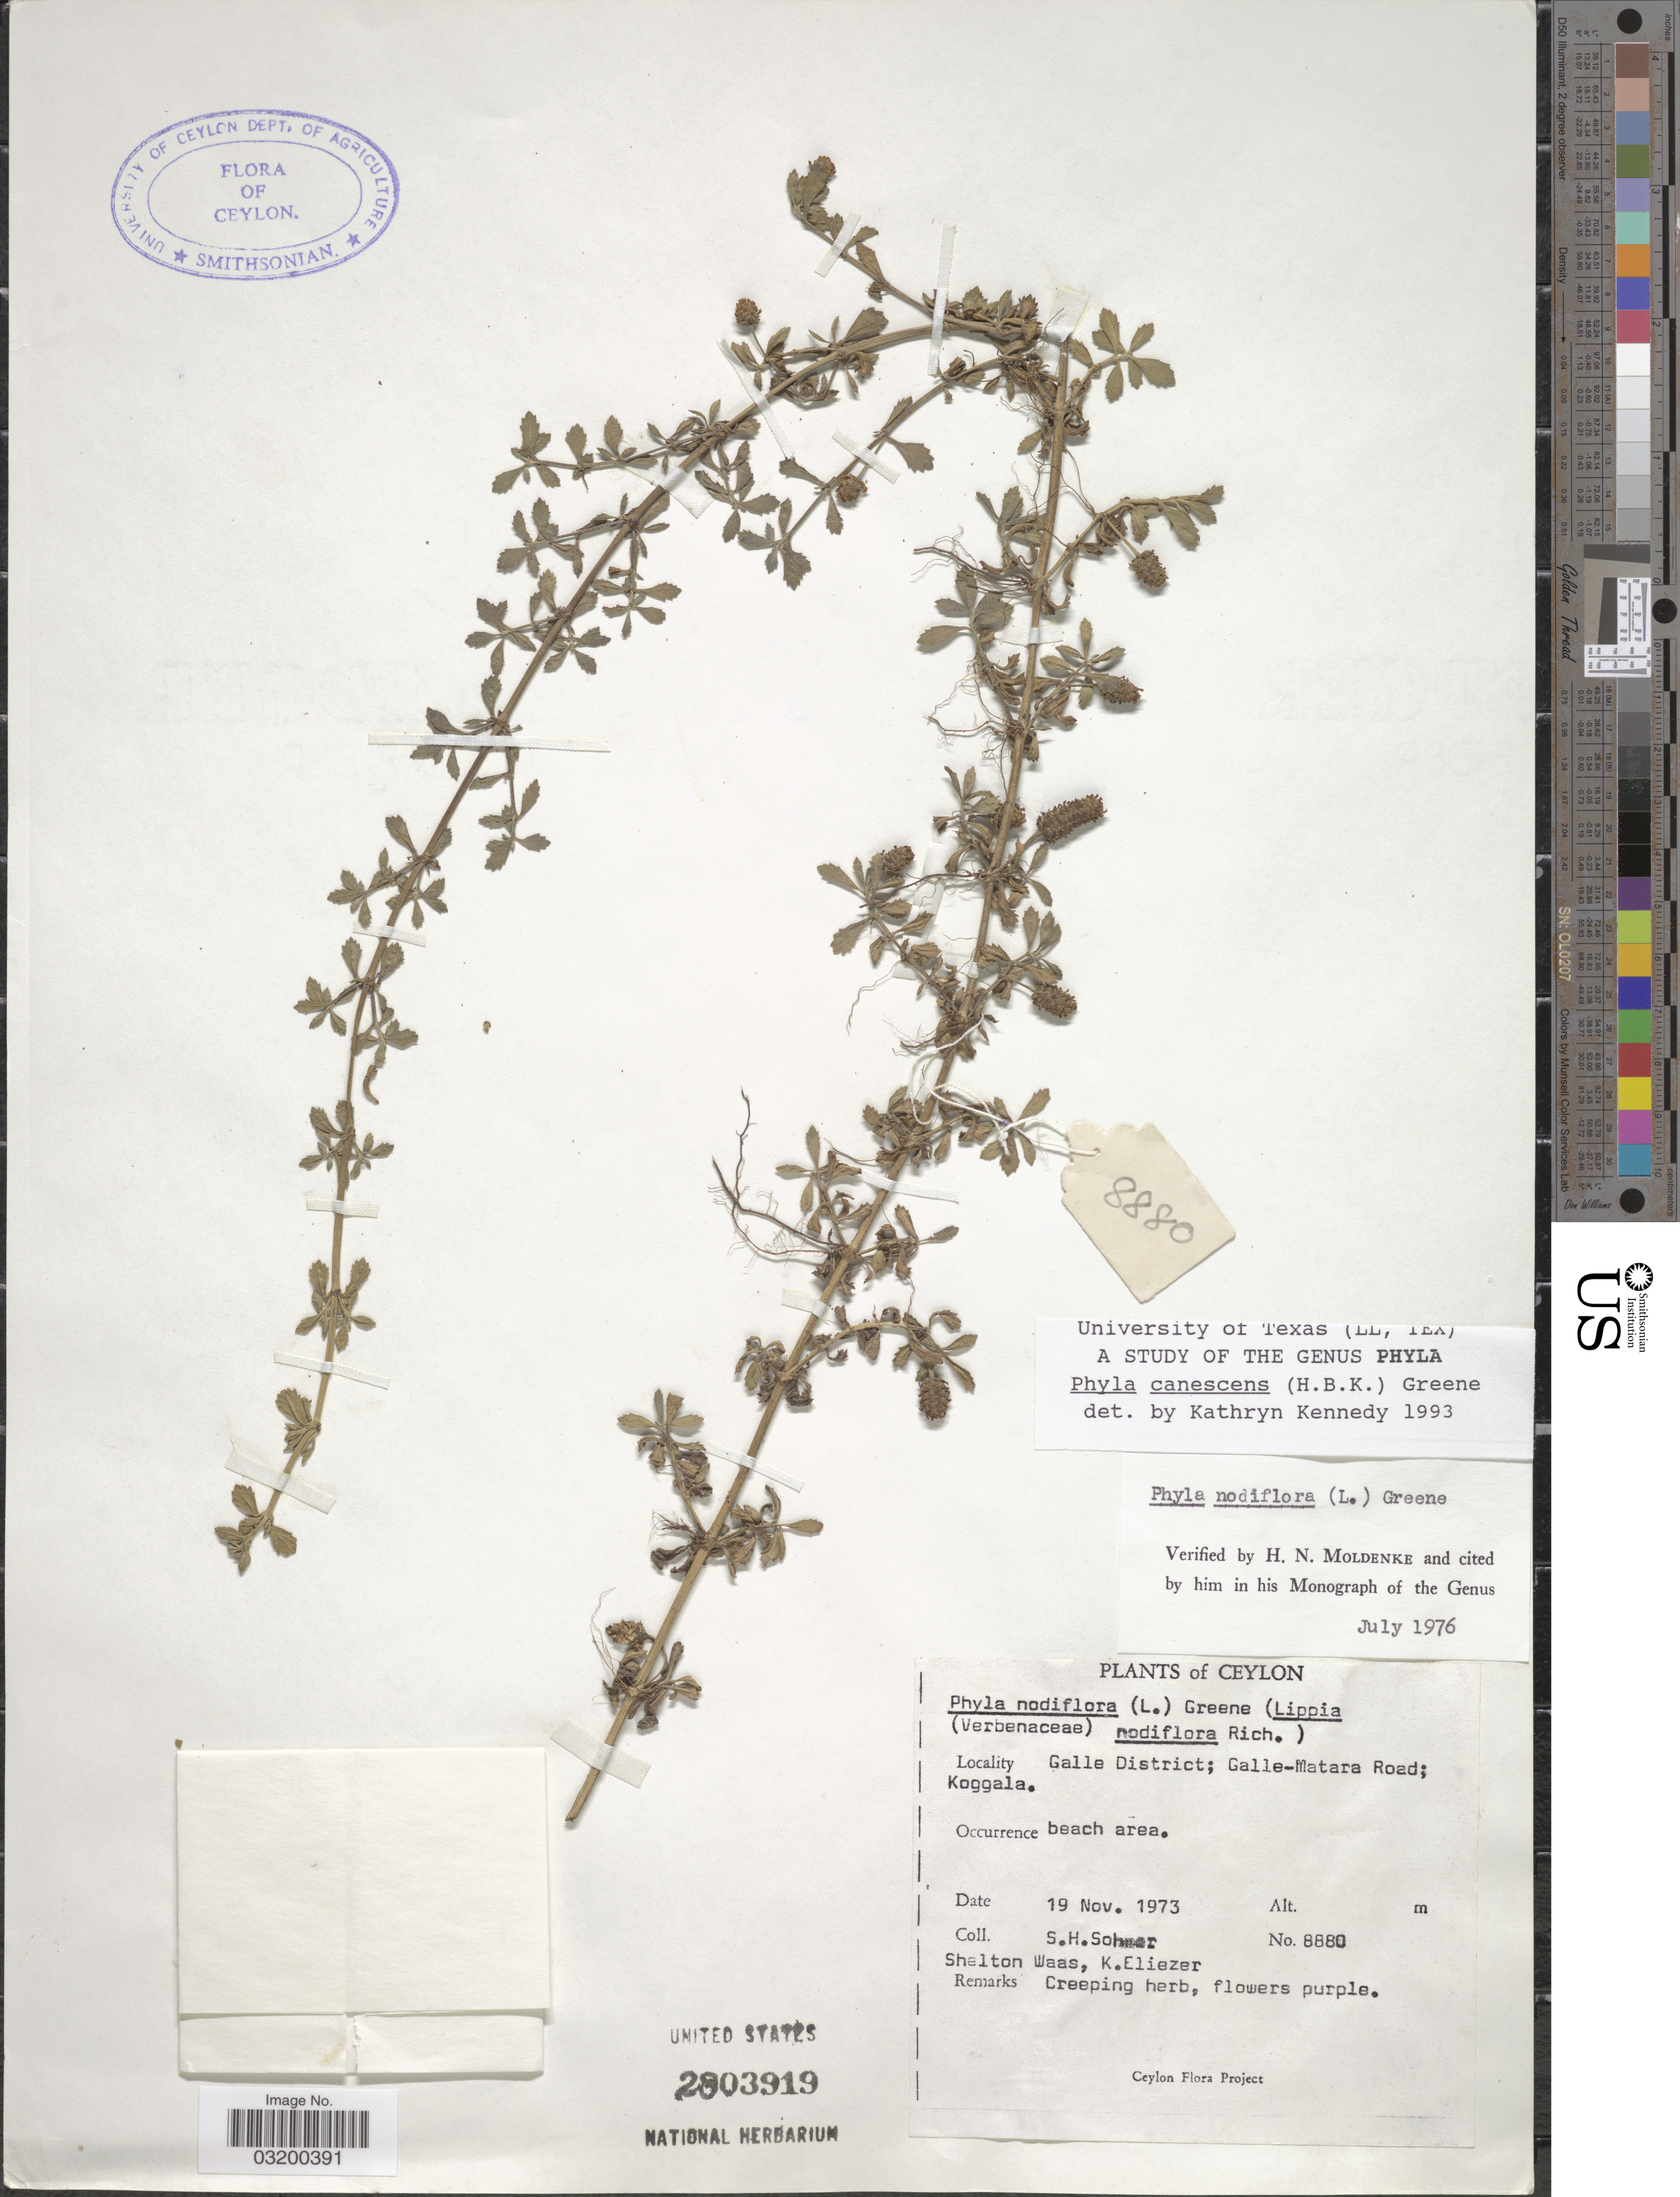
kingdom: Plantae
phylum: Tracheophyta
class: Magnoliopsida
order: Lamiales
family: Verbenaceae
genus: Phyla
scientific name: Phyla canescens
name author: (Kunth) S.W. Greene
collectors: S. H. Sohmer, S. Waas & K. Eliezer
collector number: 8880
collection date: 1973-11-19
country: Sri Lanka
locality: Ceylon. Galle District; Galle-Matara Road; Koggala.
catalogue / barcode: US 2803919